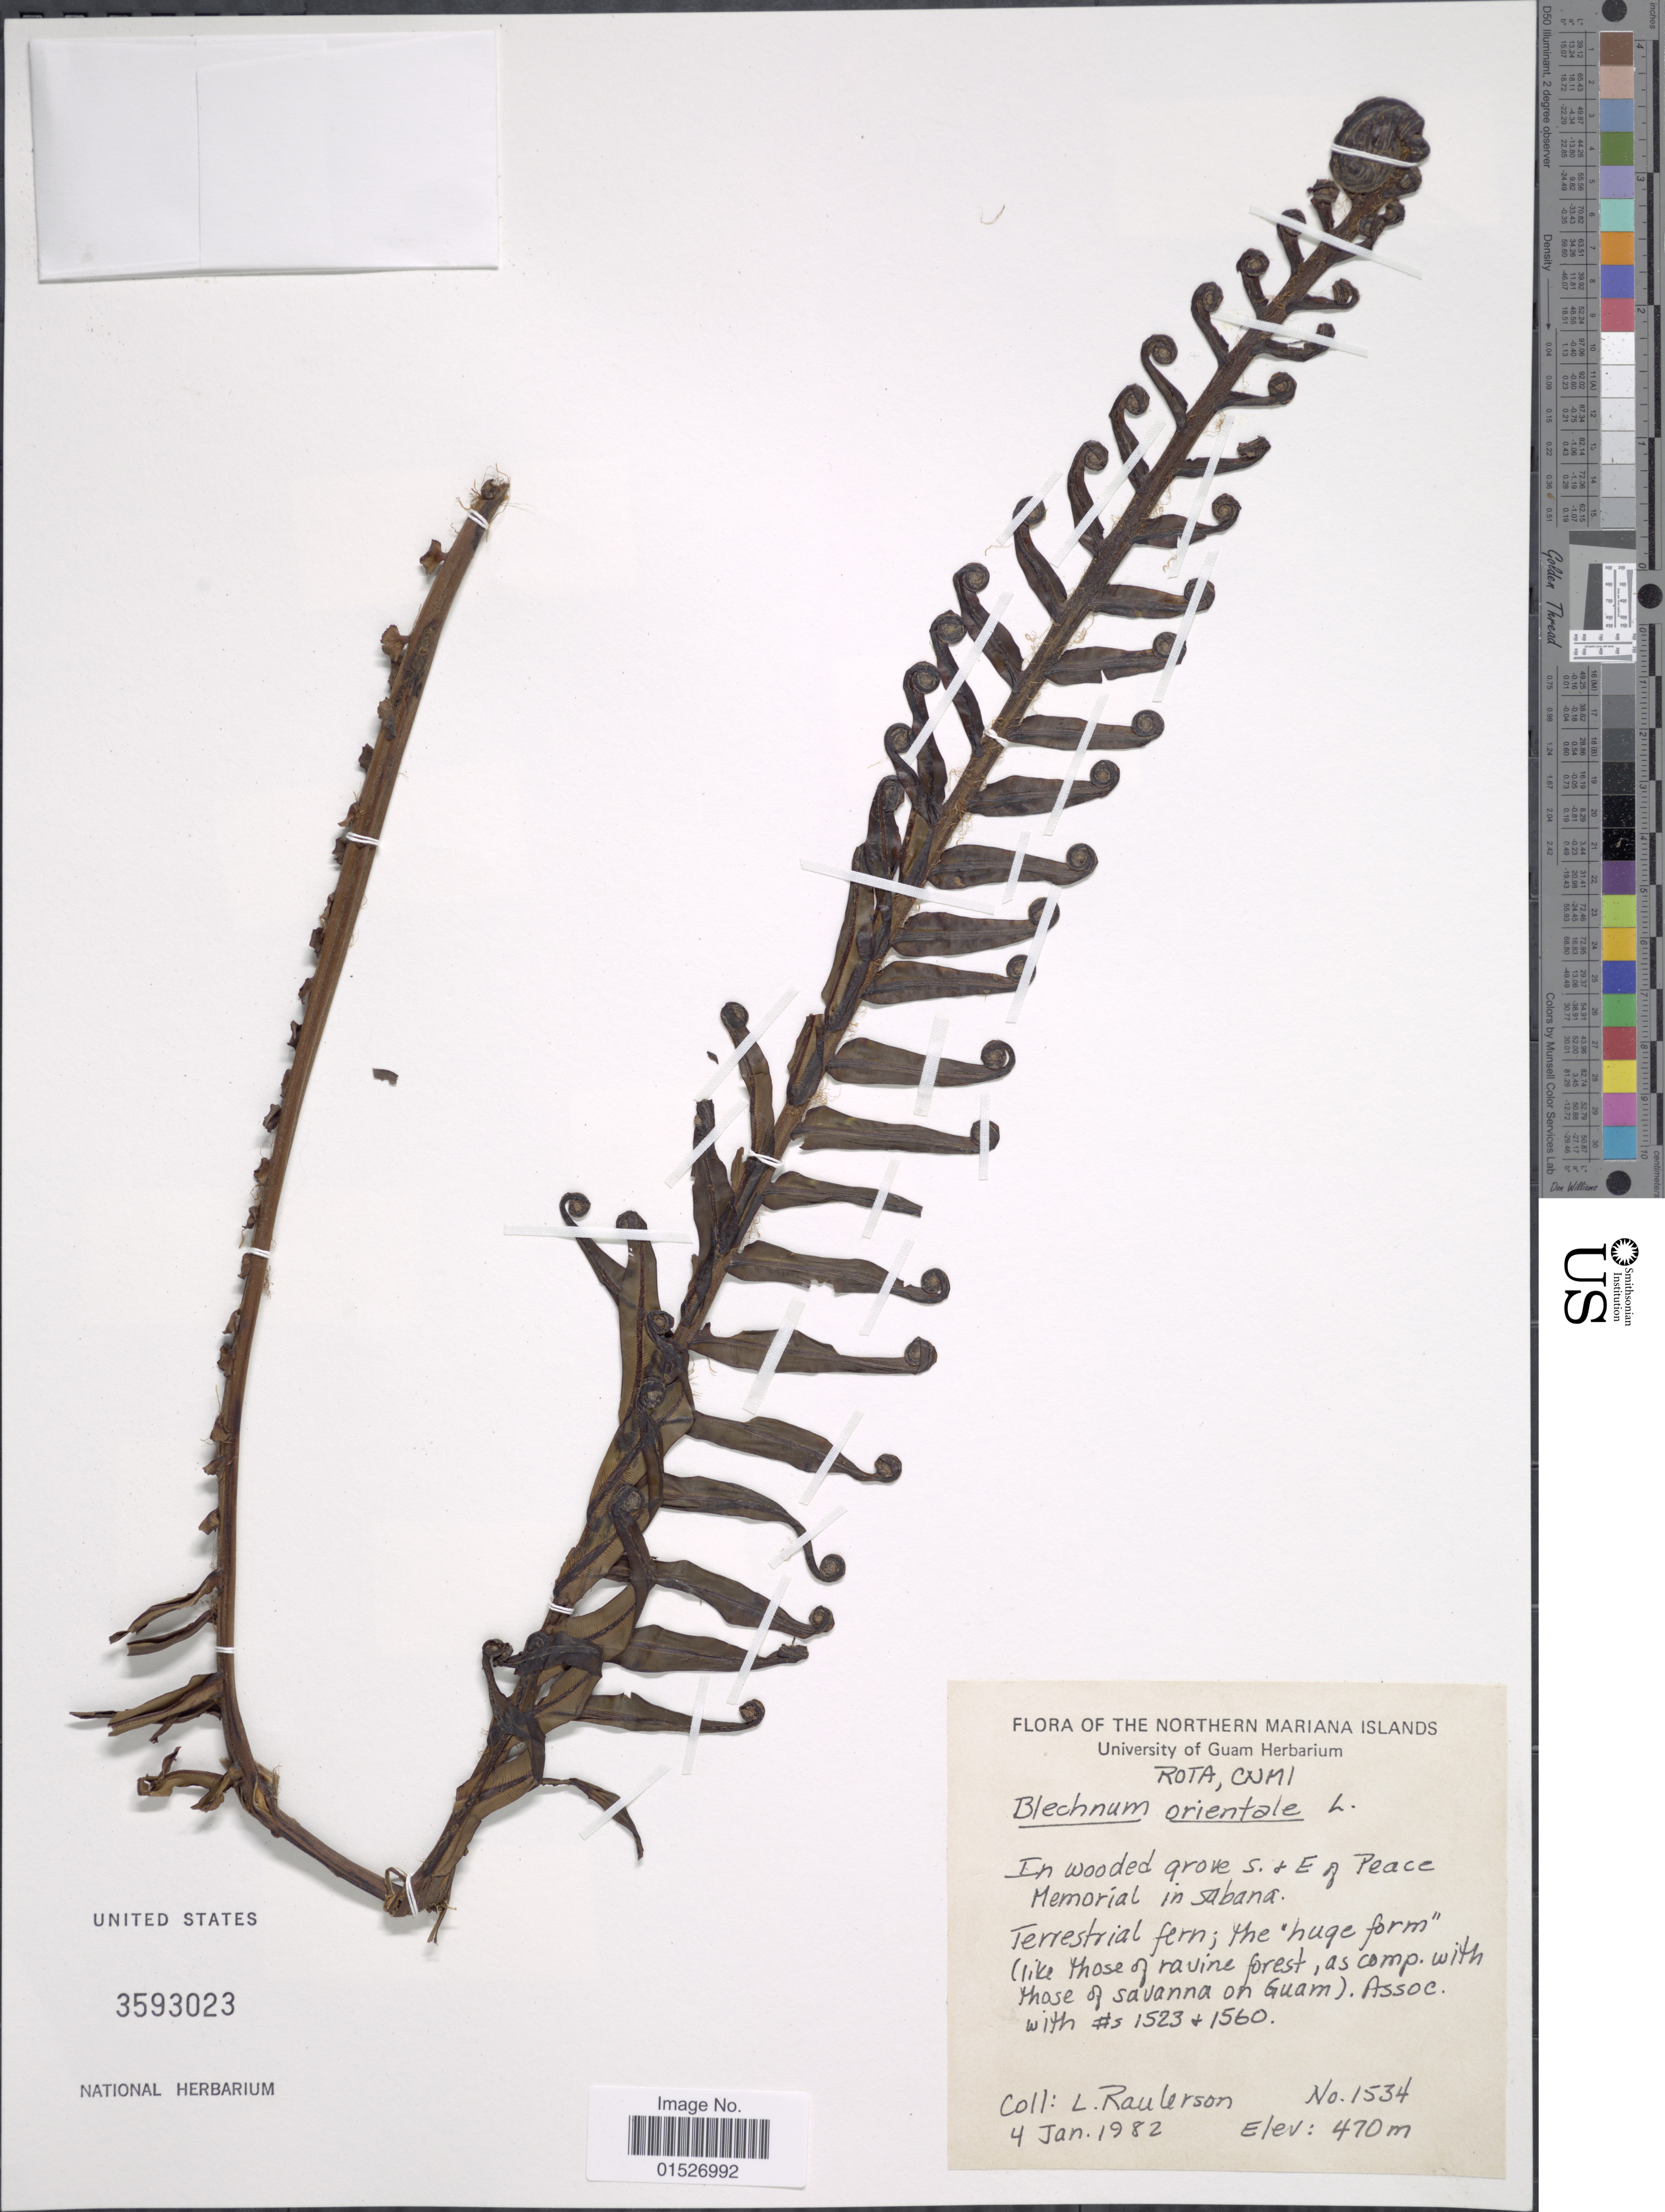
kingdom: Plantae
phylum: Tracheophyta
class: Polypodiopsida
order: Polypodiales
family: Blechnaceae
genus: Blechnum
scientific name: Blechnum orientale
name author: L.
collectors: L. Raulerson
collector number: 1534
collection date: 1982-01-04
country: Northern Mariana Islands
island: Rota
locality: Rota, Cuni [interpreted], in wooded grove S. & E. of Peace Memorial in sabana.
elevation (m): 470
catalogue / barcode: US 3593023